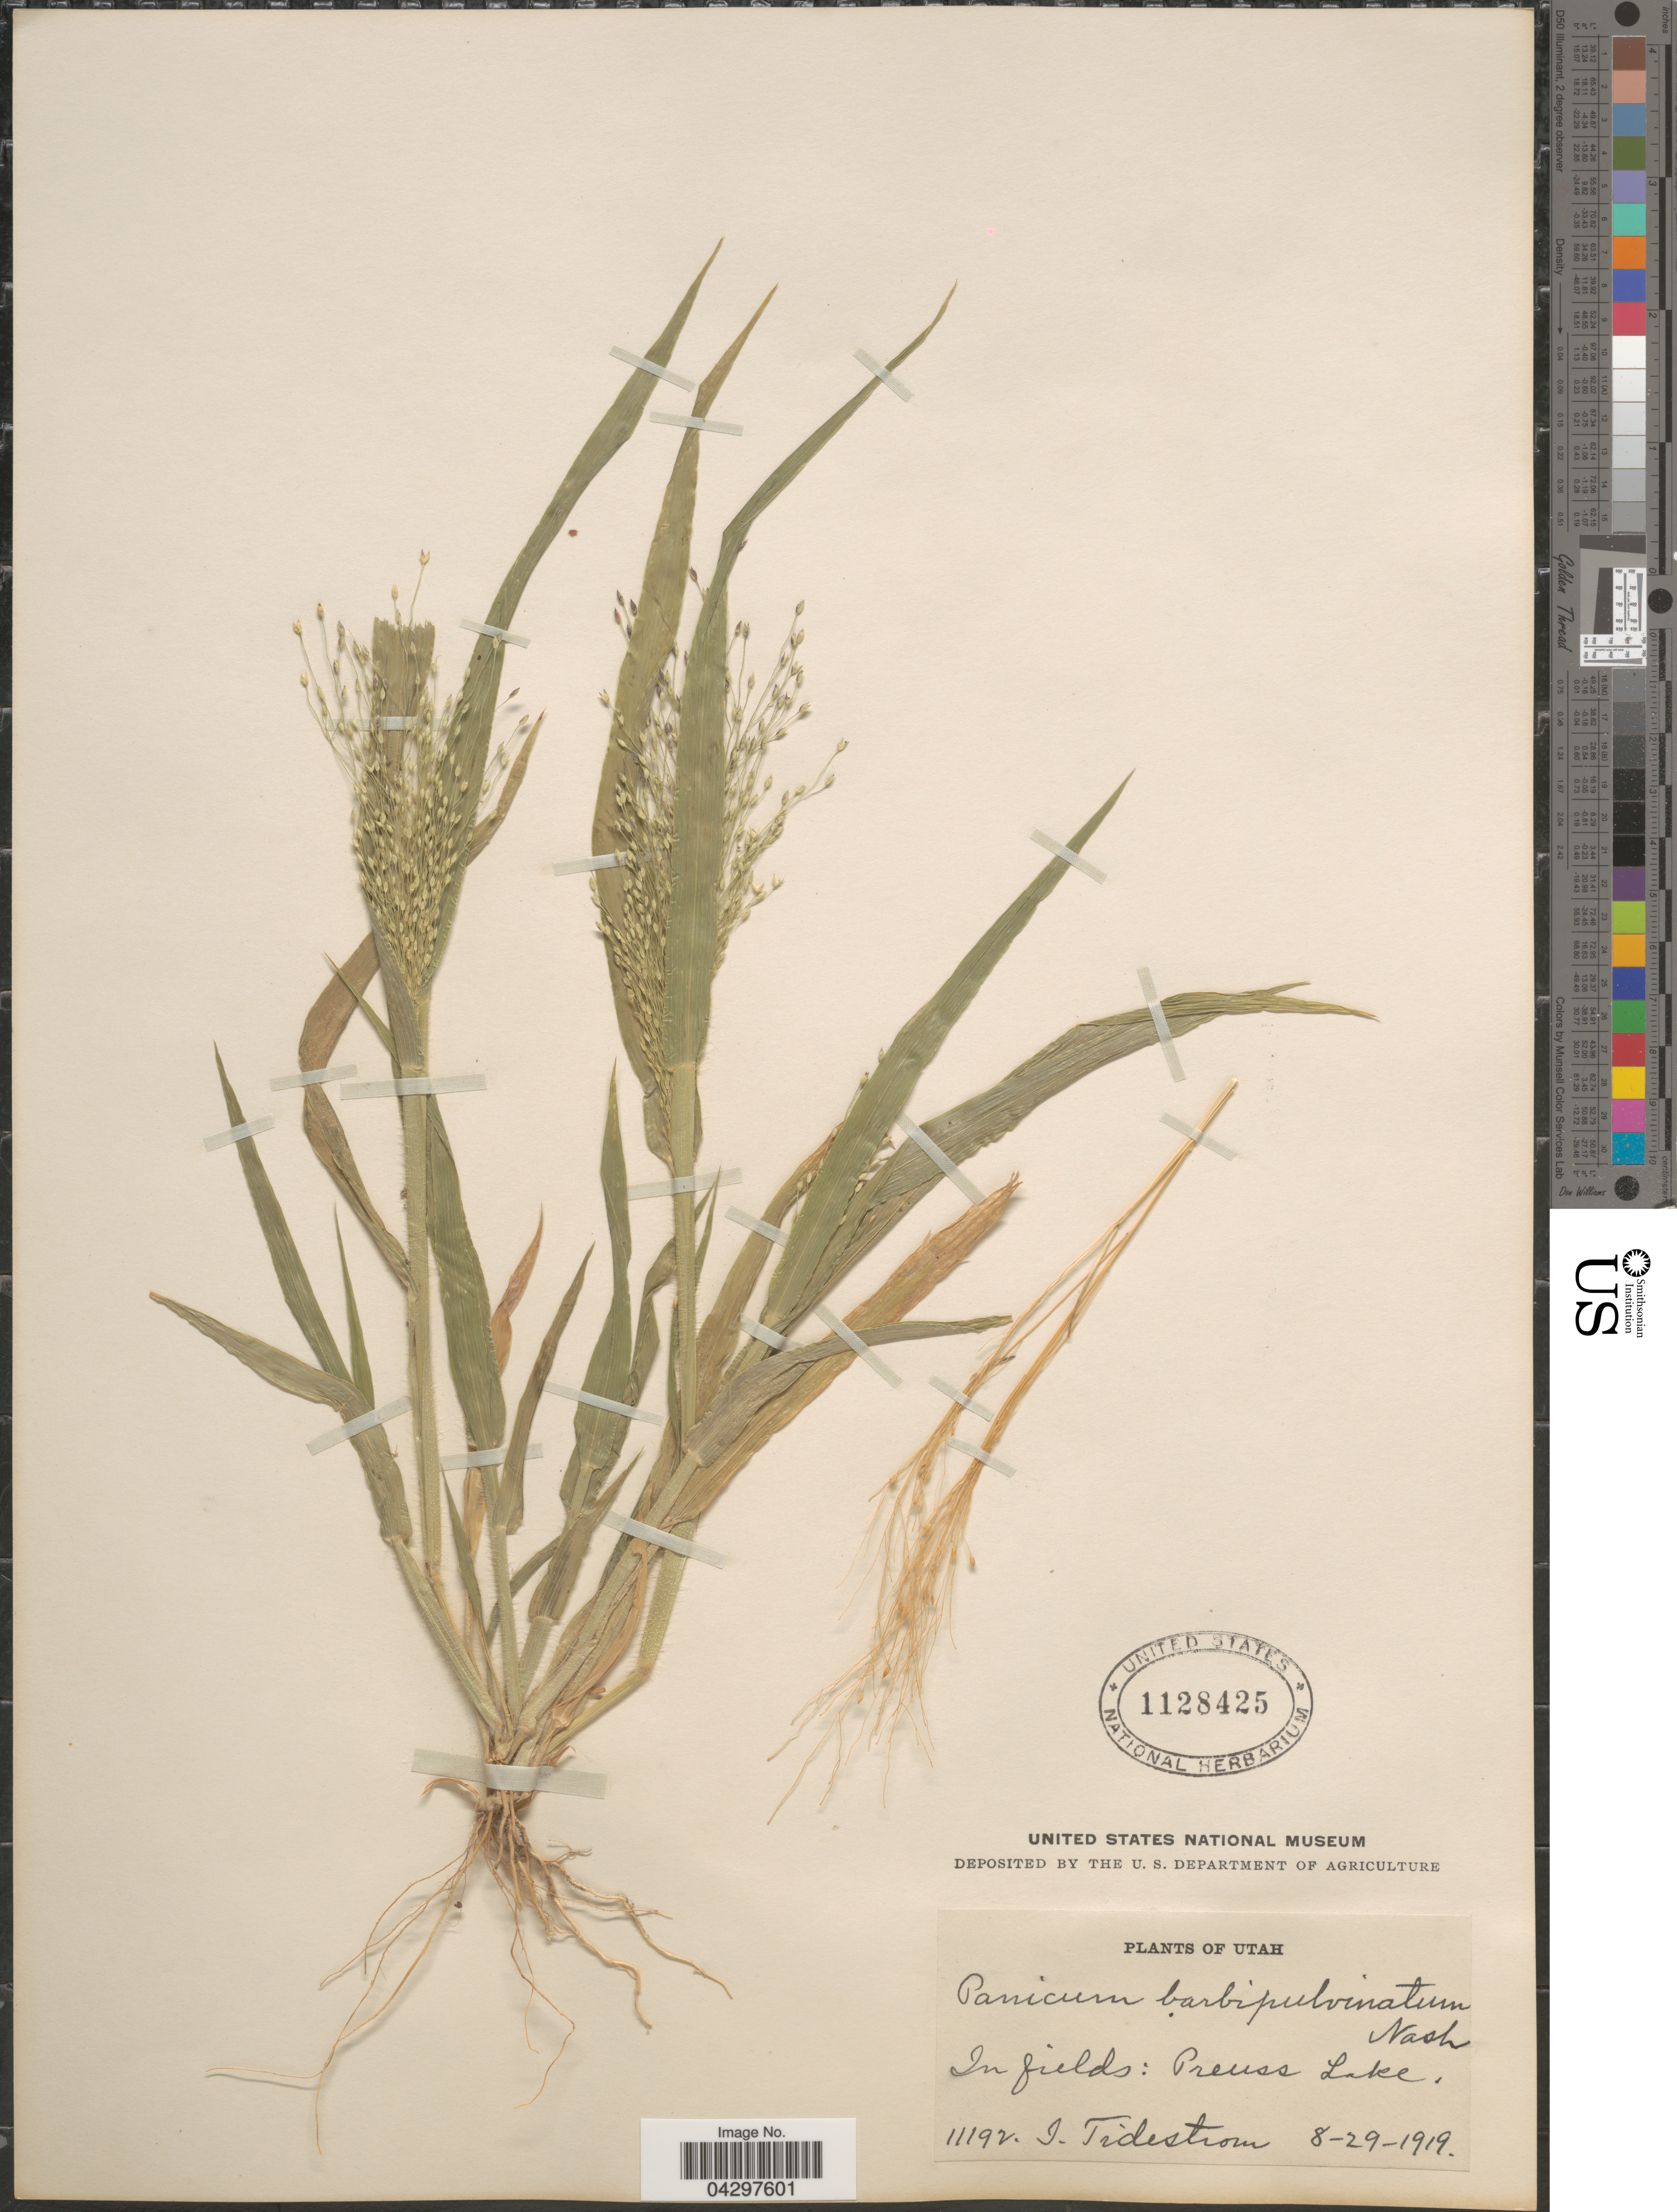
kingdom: Plantae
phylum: Tracheophyta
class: Liliopsida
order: Poales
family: Poaceae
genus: Panicum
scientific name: Panicum capillare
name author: L.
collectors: I. F. Tidestrom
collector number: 11192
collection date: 1919-08-29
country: United States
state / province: Utah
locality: Pruess Lake.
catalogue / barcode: US 1128425